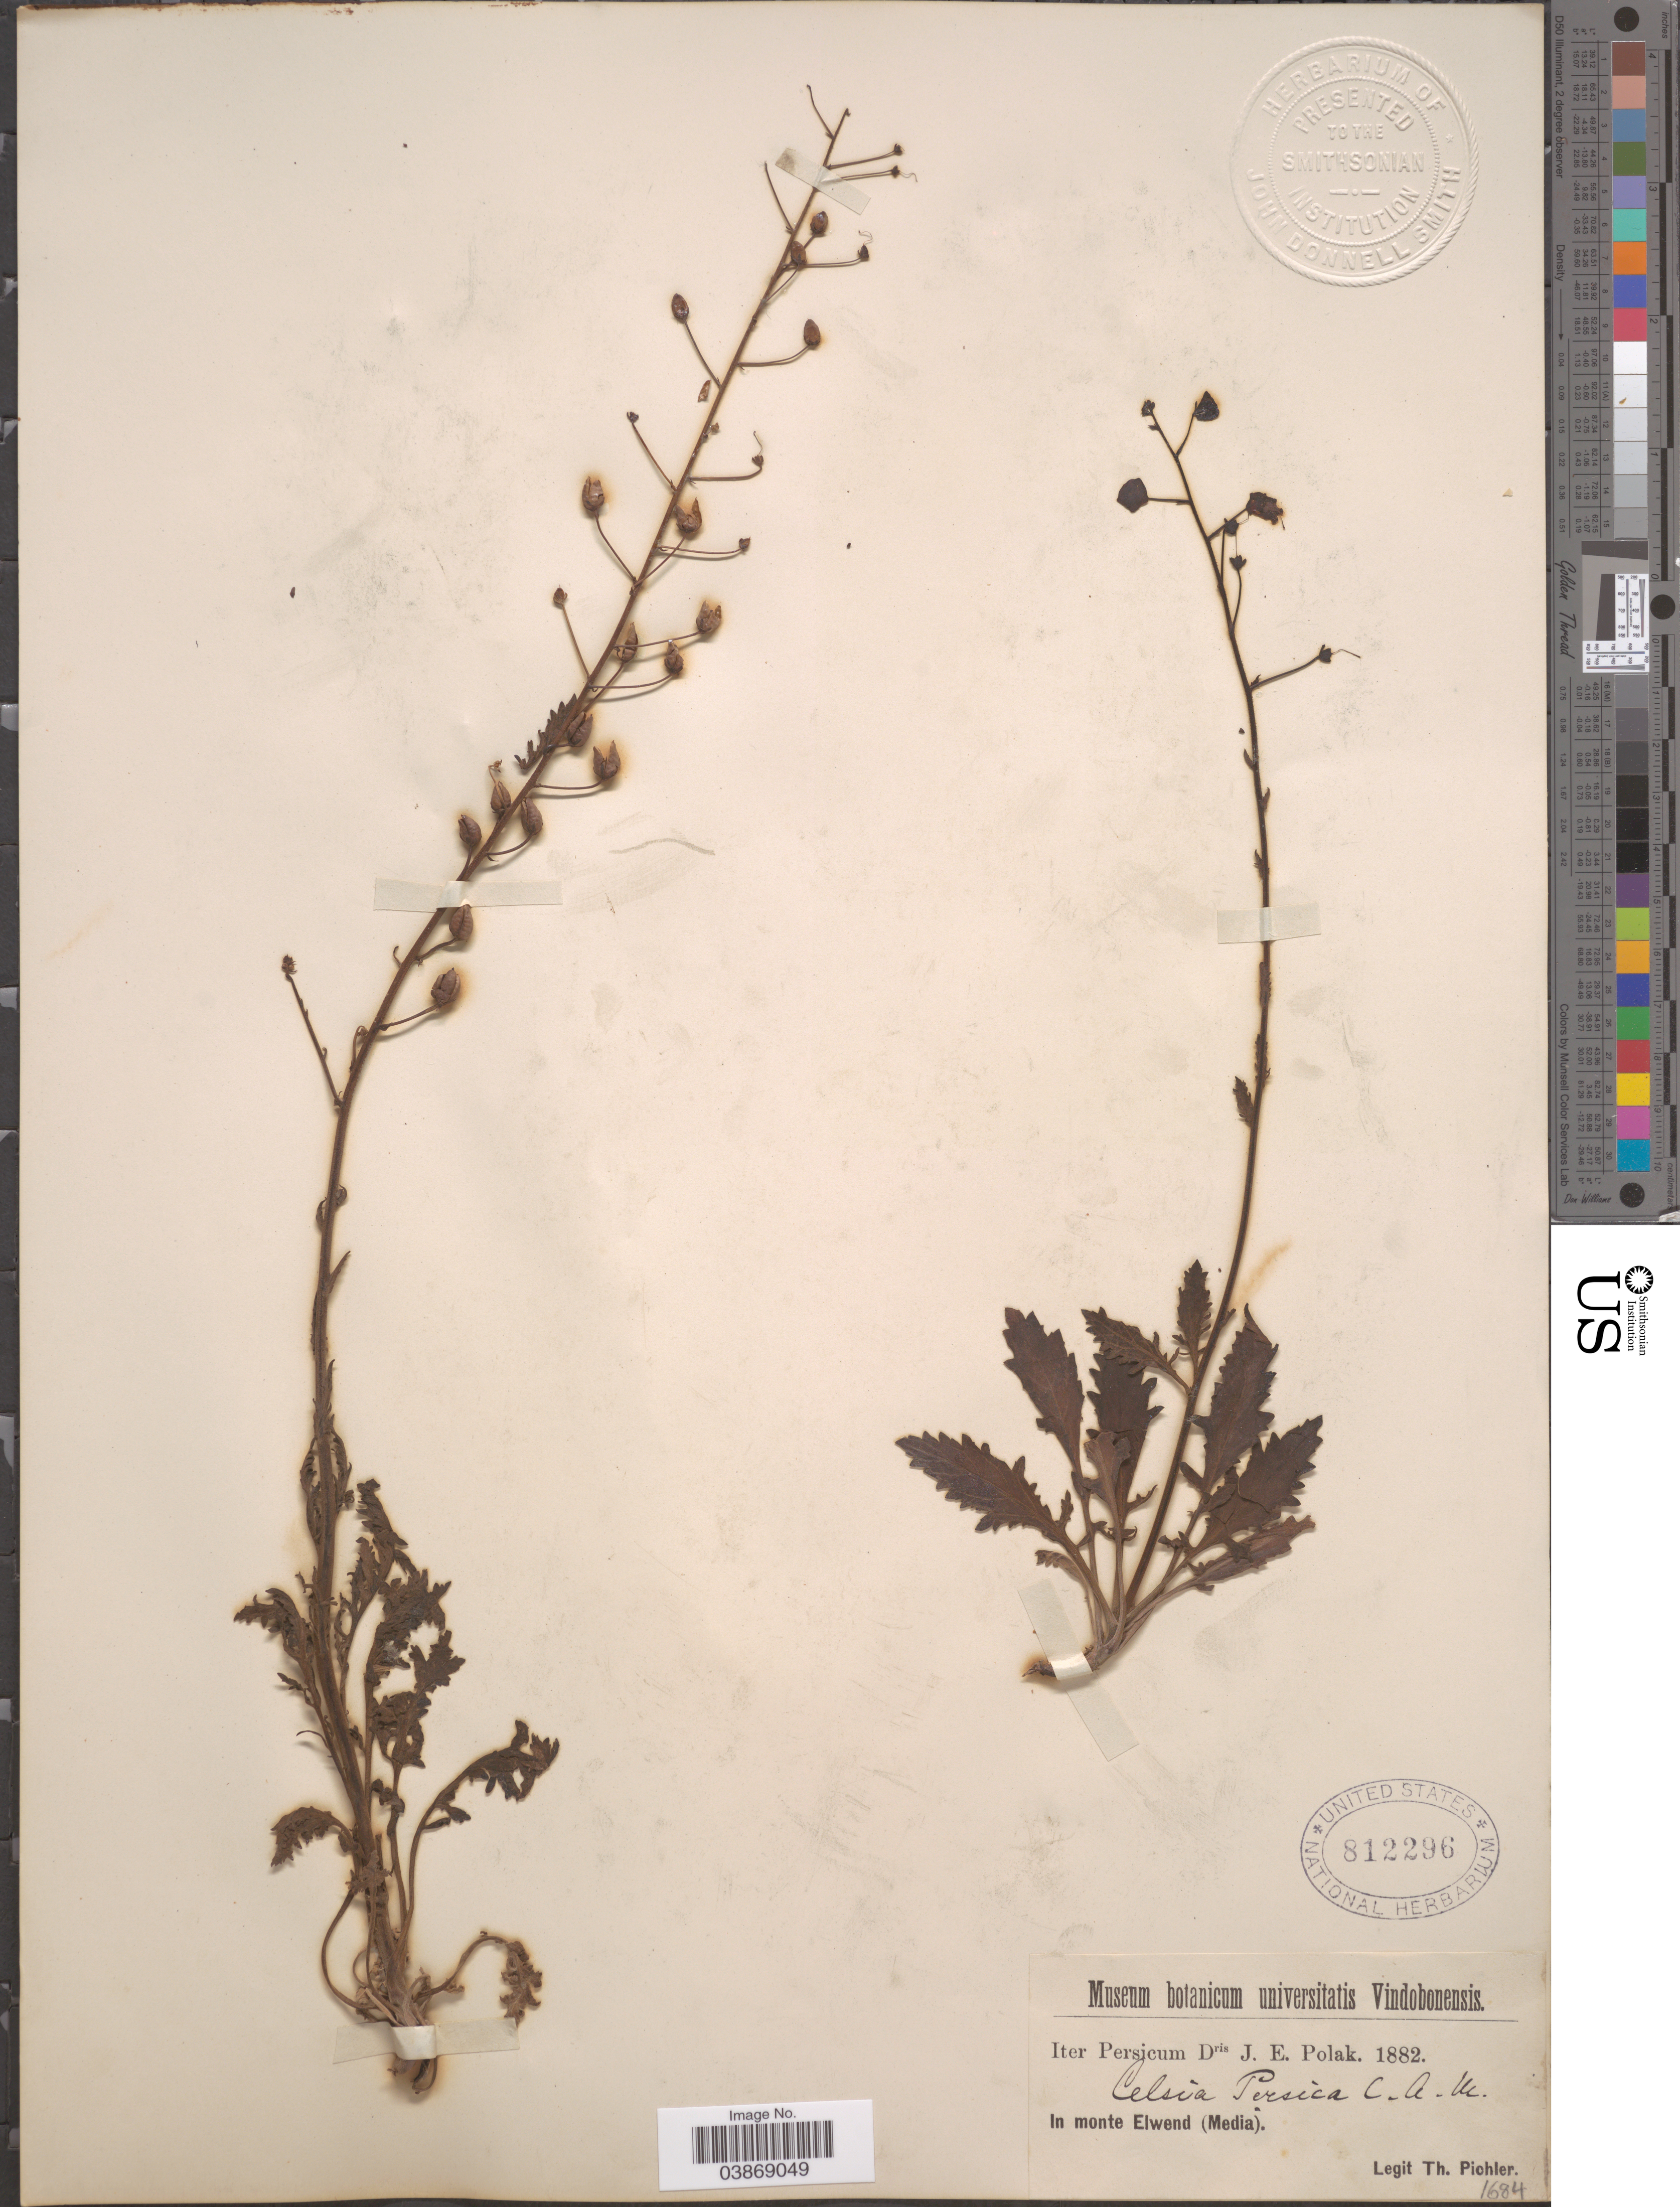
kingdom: Plantae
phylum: Tracheophyta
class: Magnoliopsida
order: Lamiales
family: Scrophulariaceae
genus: Celsia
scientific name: Celsia persica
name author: C.A. Mey.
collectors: T. Pichler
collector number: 1684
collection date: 1882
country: Iran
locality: Persicum. In monte Elwend (Media).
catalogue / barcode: US 812296